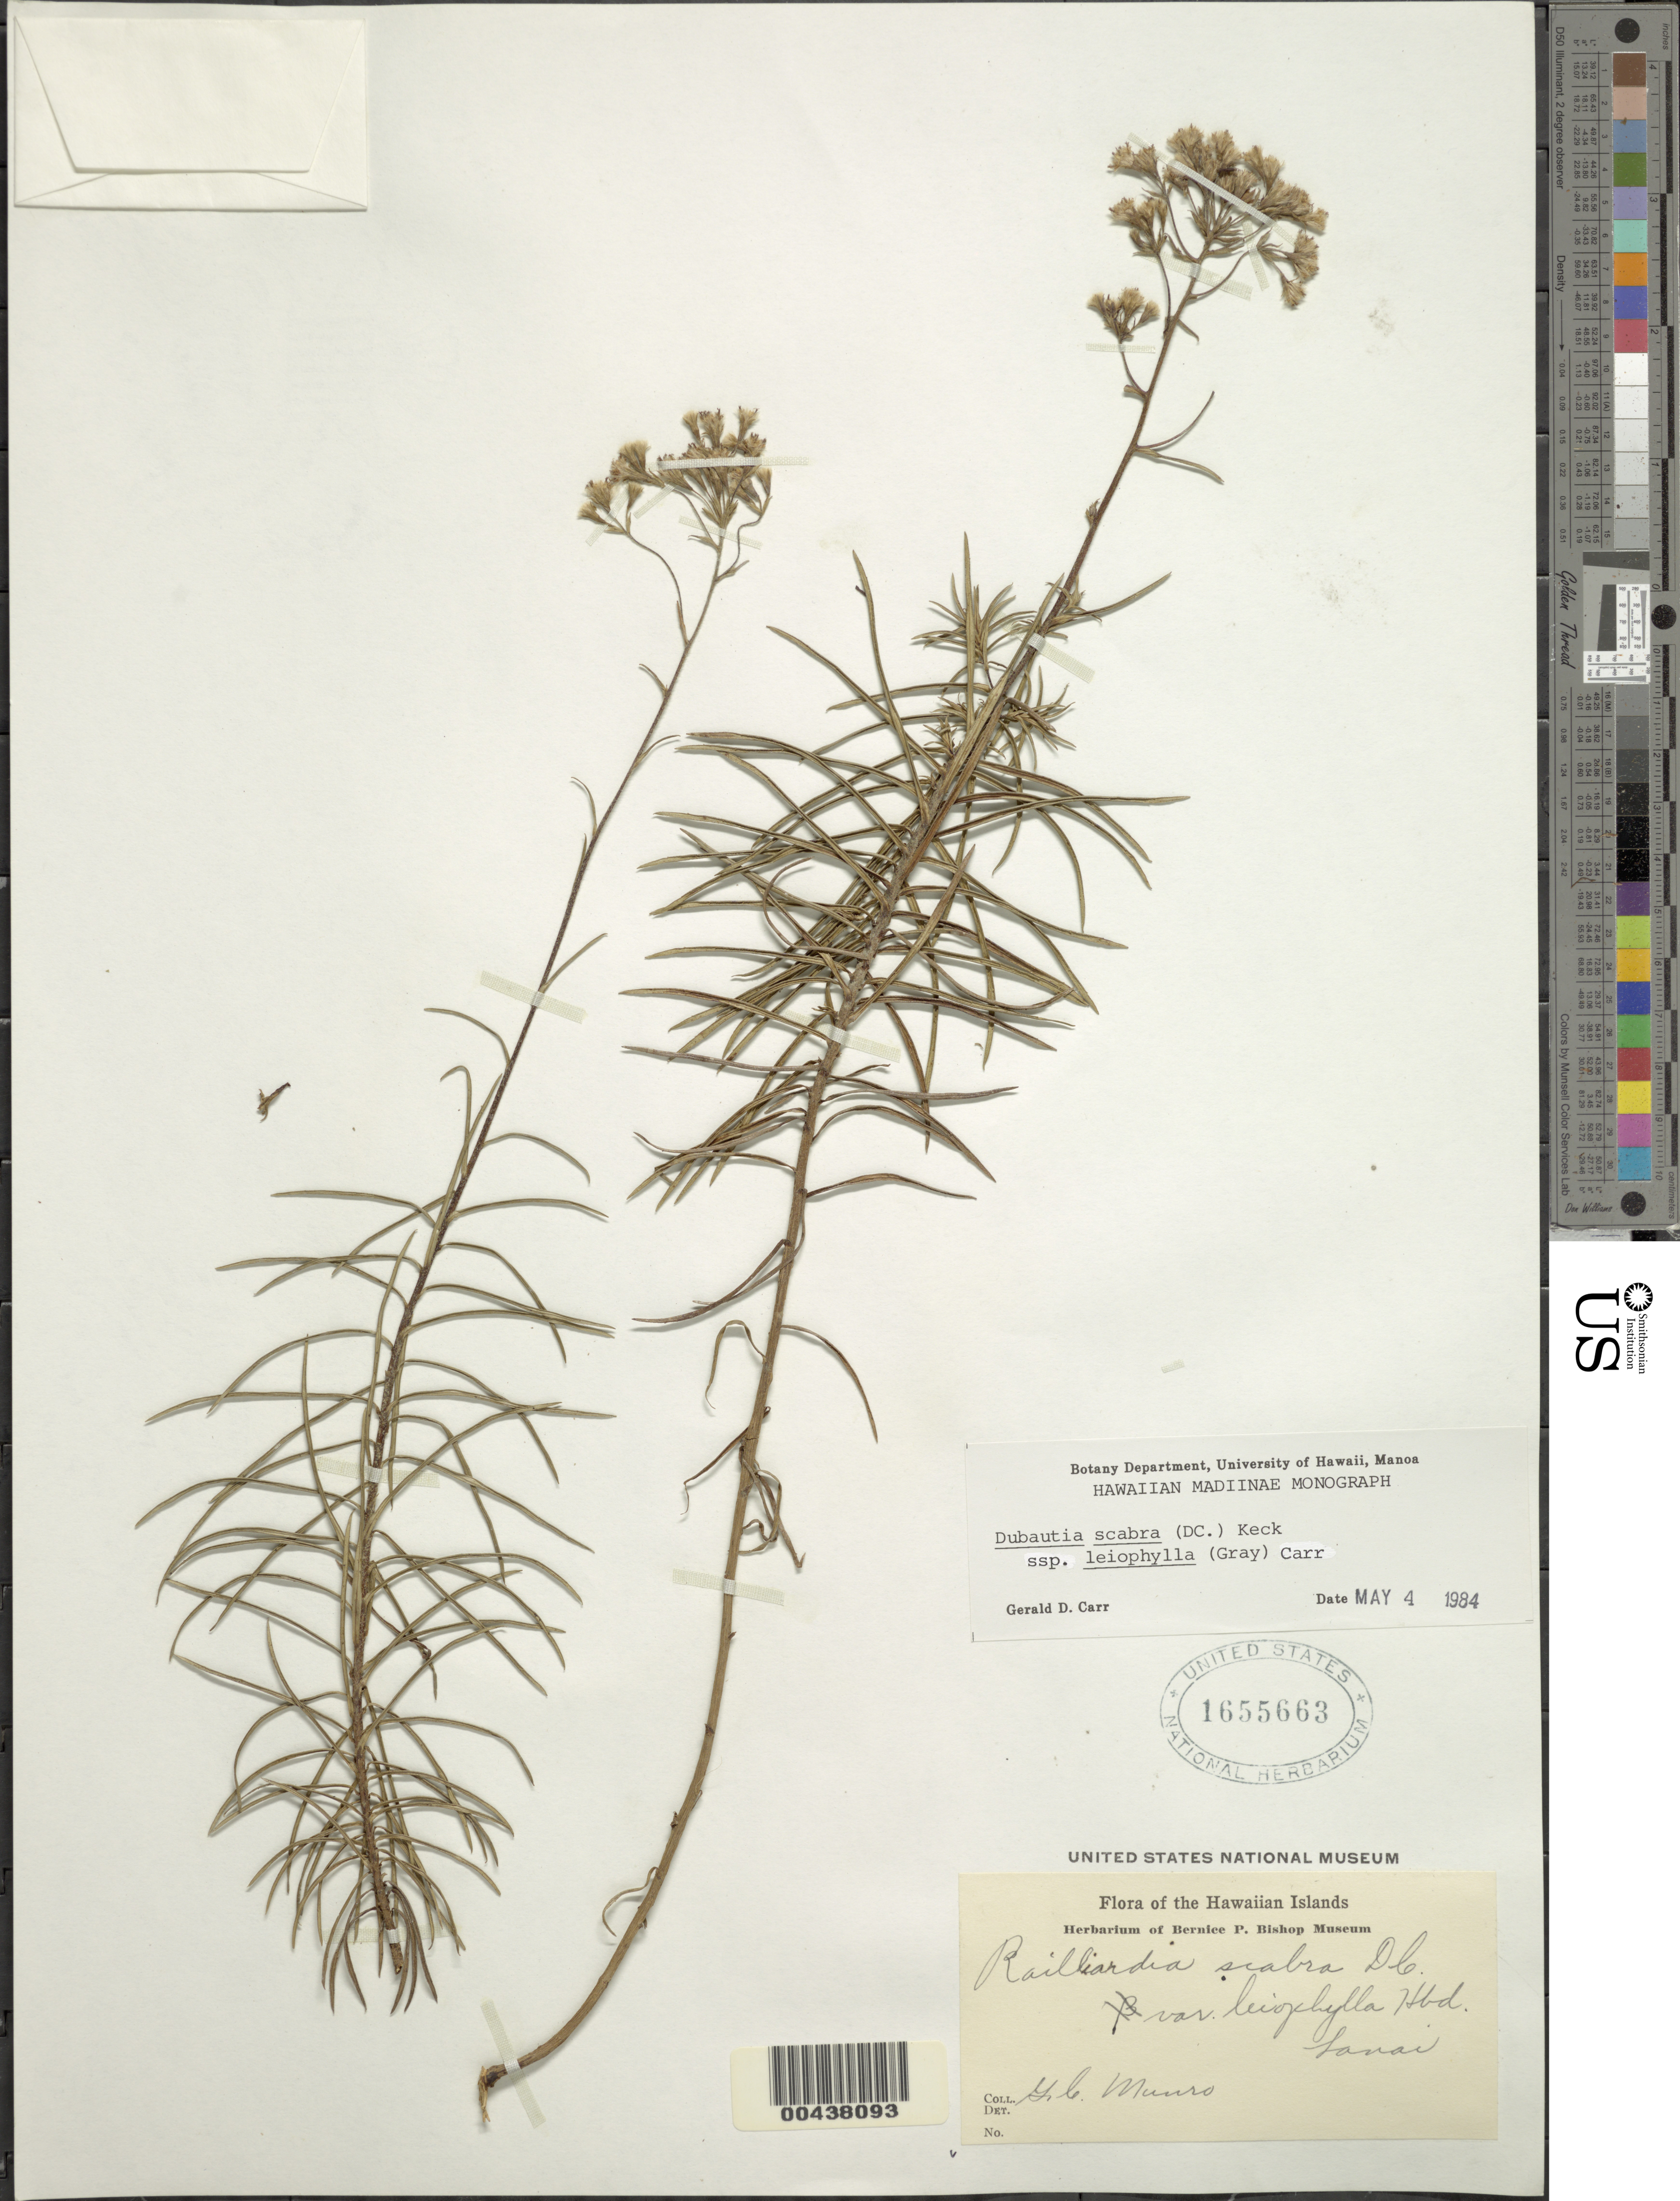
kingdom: Plantae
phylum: Tracheophyta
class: Magnoliopsida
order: Asterales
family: Asteraceae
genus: Dubautia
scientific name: Dubautia scabra subsp. leiophylla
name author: (A. Gray) G.D. Carr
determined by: Carr, G. D.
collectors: G. C. Munro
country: United States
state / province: Hawaii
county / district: Maui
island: Lana'i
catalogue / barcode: US 1655663